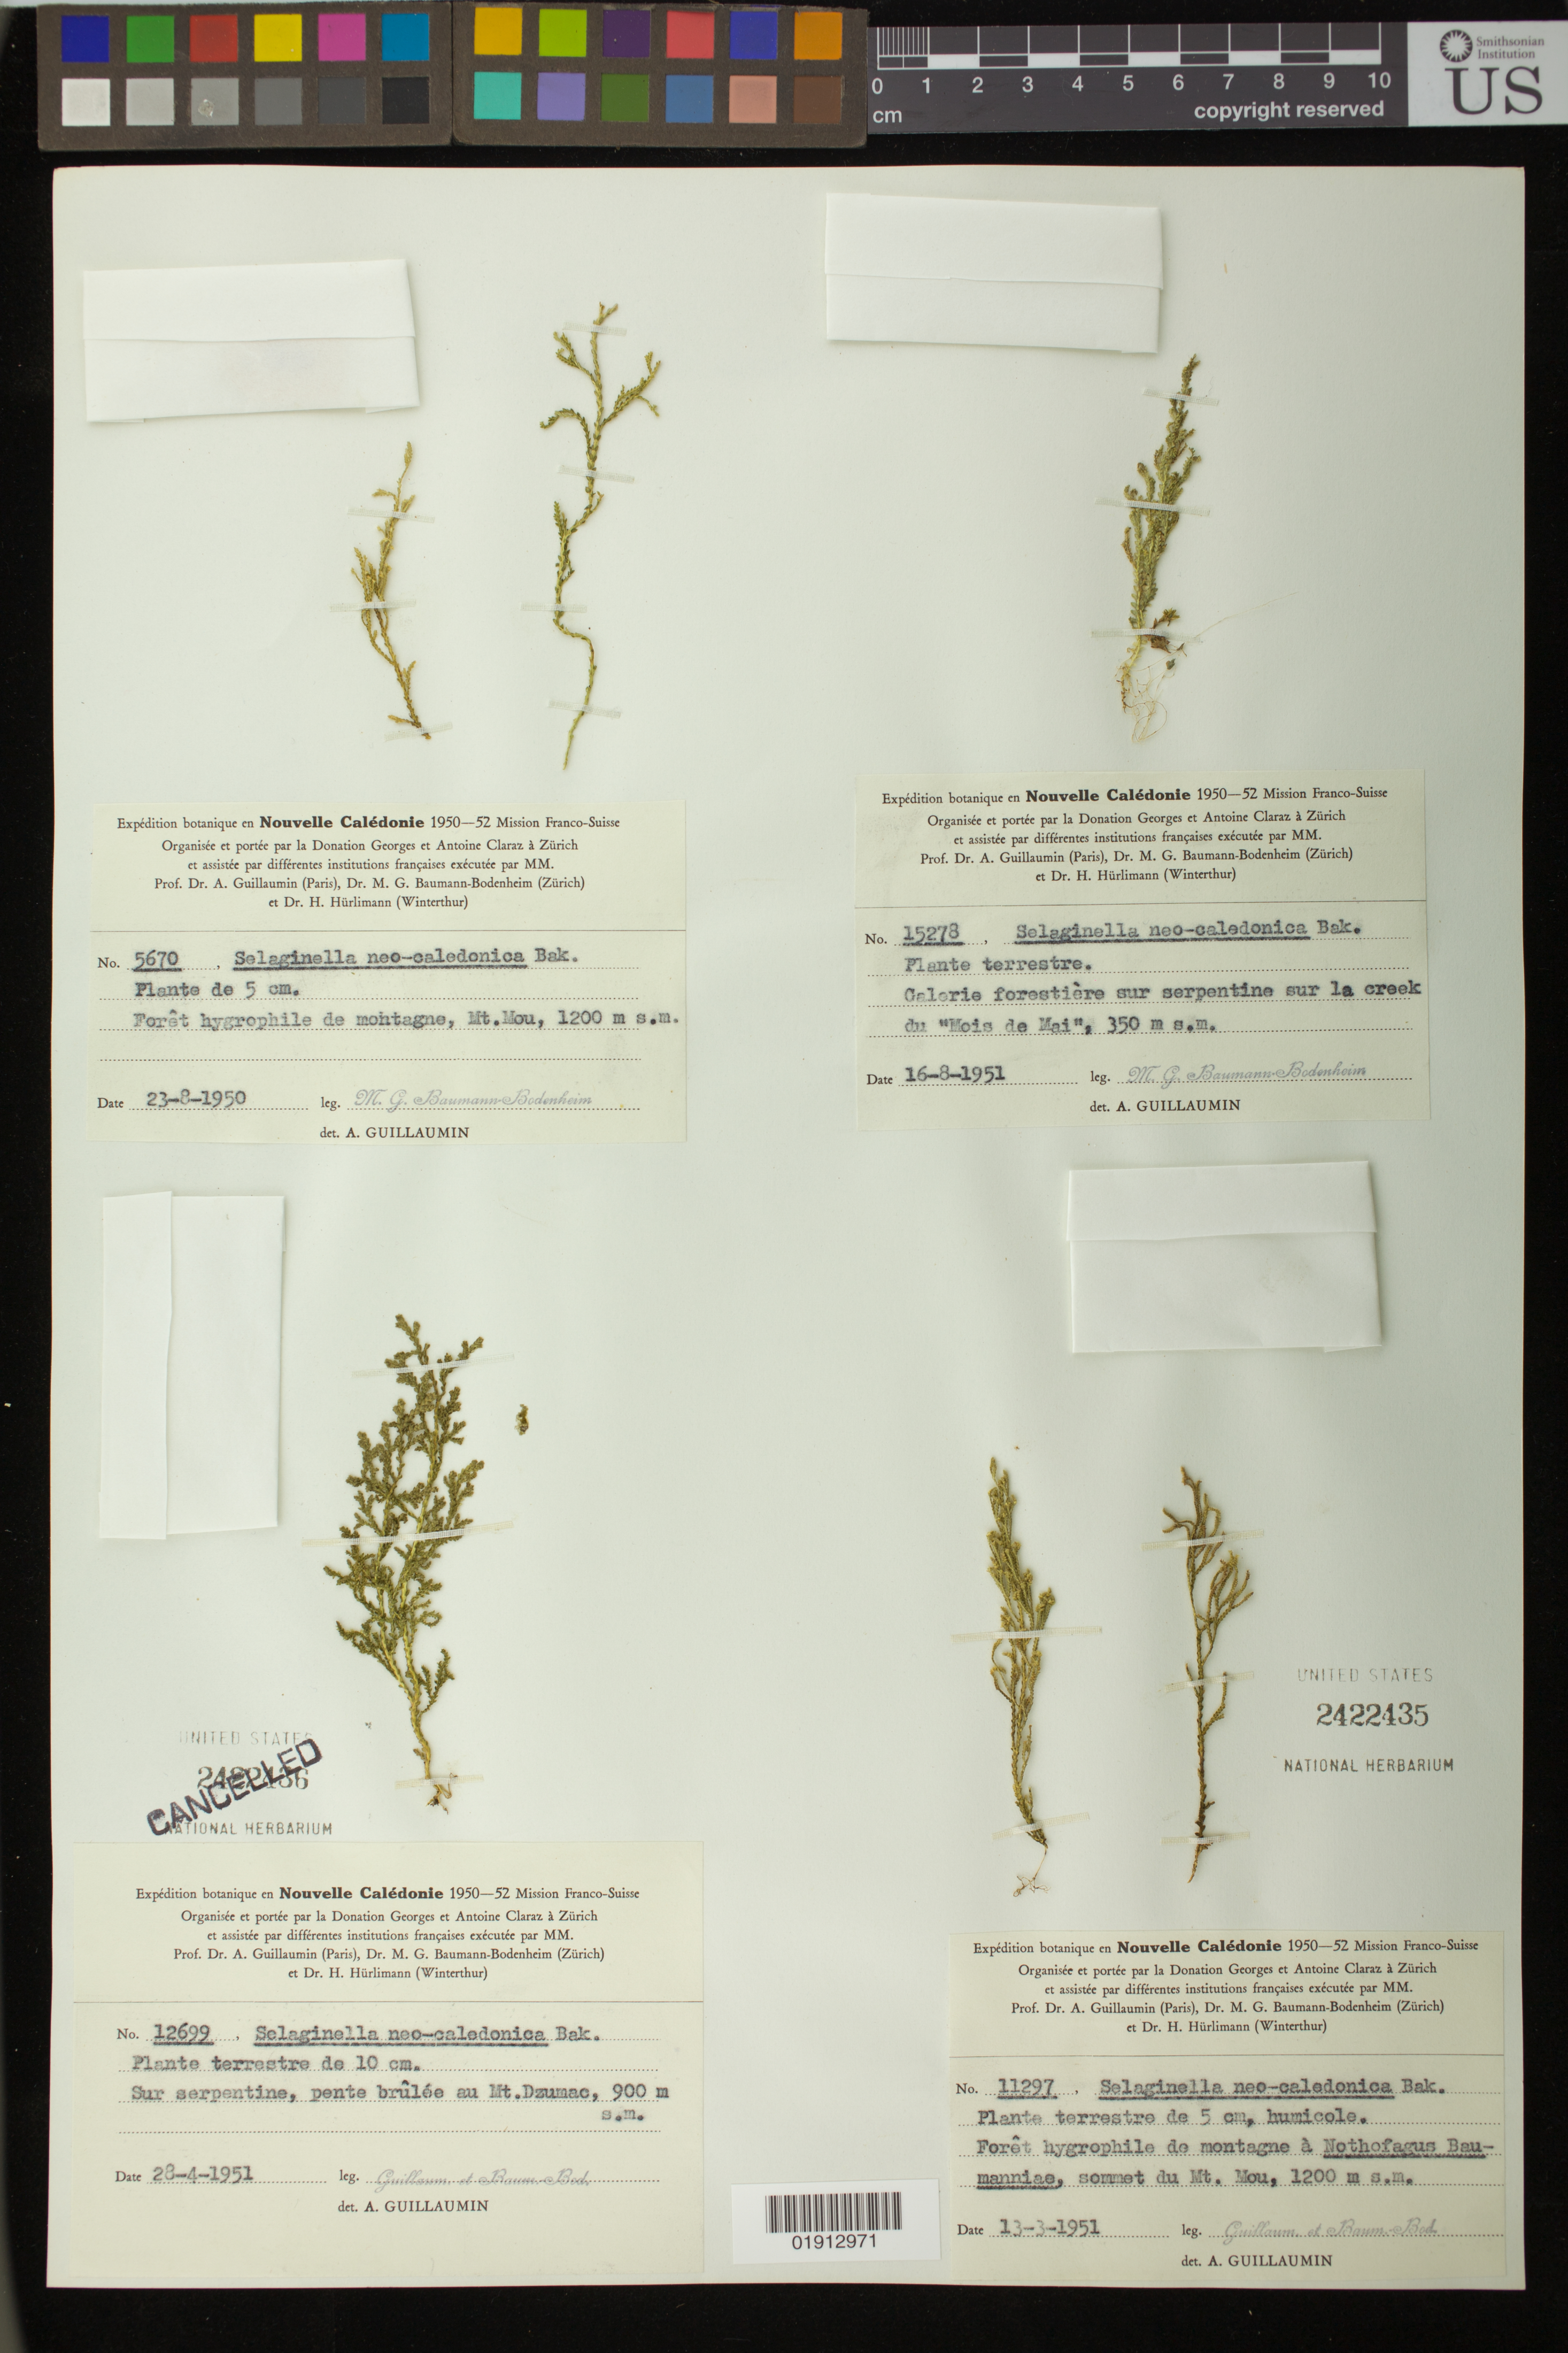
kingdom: Plantae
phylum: Tracheophyta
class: Lycopodiopsida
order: Selaginellales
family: Selaginellaceae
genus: Selaginella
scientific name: Selaginella neocaledonica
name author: Baker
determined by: Guillaumin, André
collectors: A. Guillaumin & M. G. Baumann-Bodenheim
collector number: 11297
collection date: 1951-03-13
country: New Caledonia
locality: Nouvelle Calédonie, Forêt de Nothofagus au sommet du Mont Mou.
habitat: Foret hygrophile.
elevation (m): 1200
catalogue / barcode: US 2422435